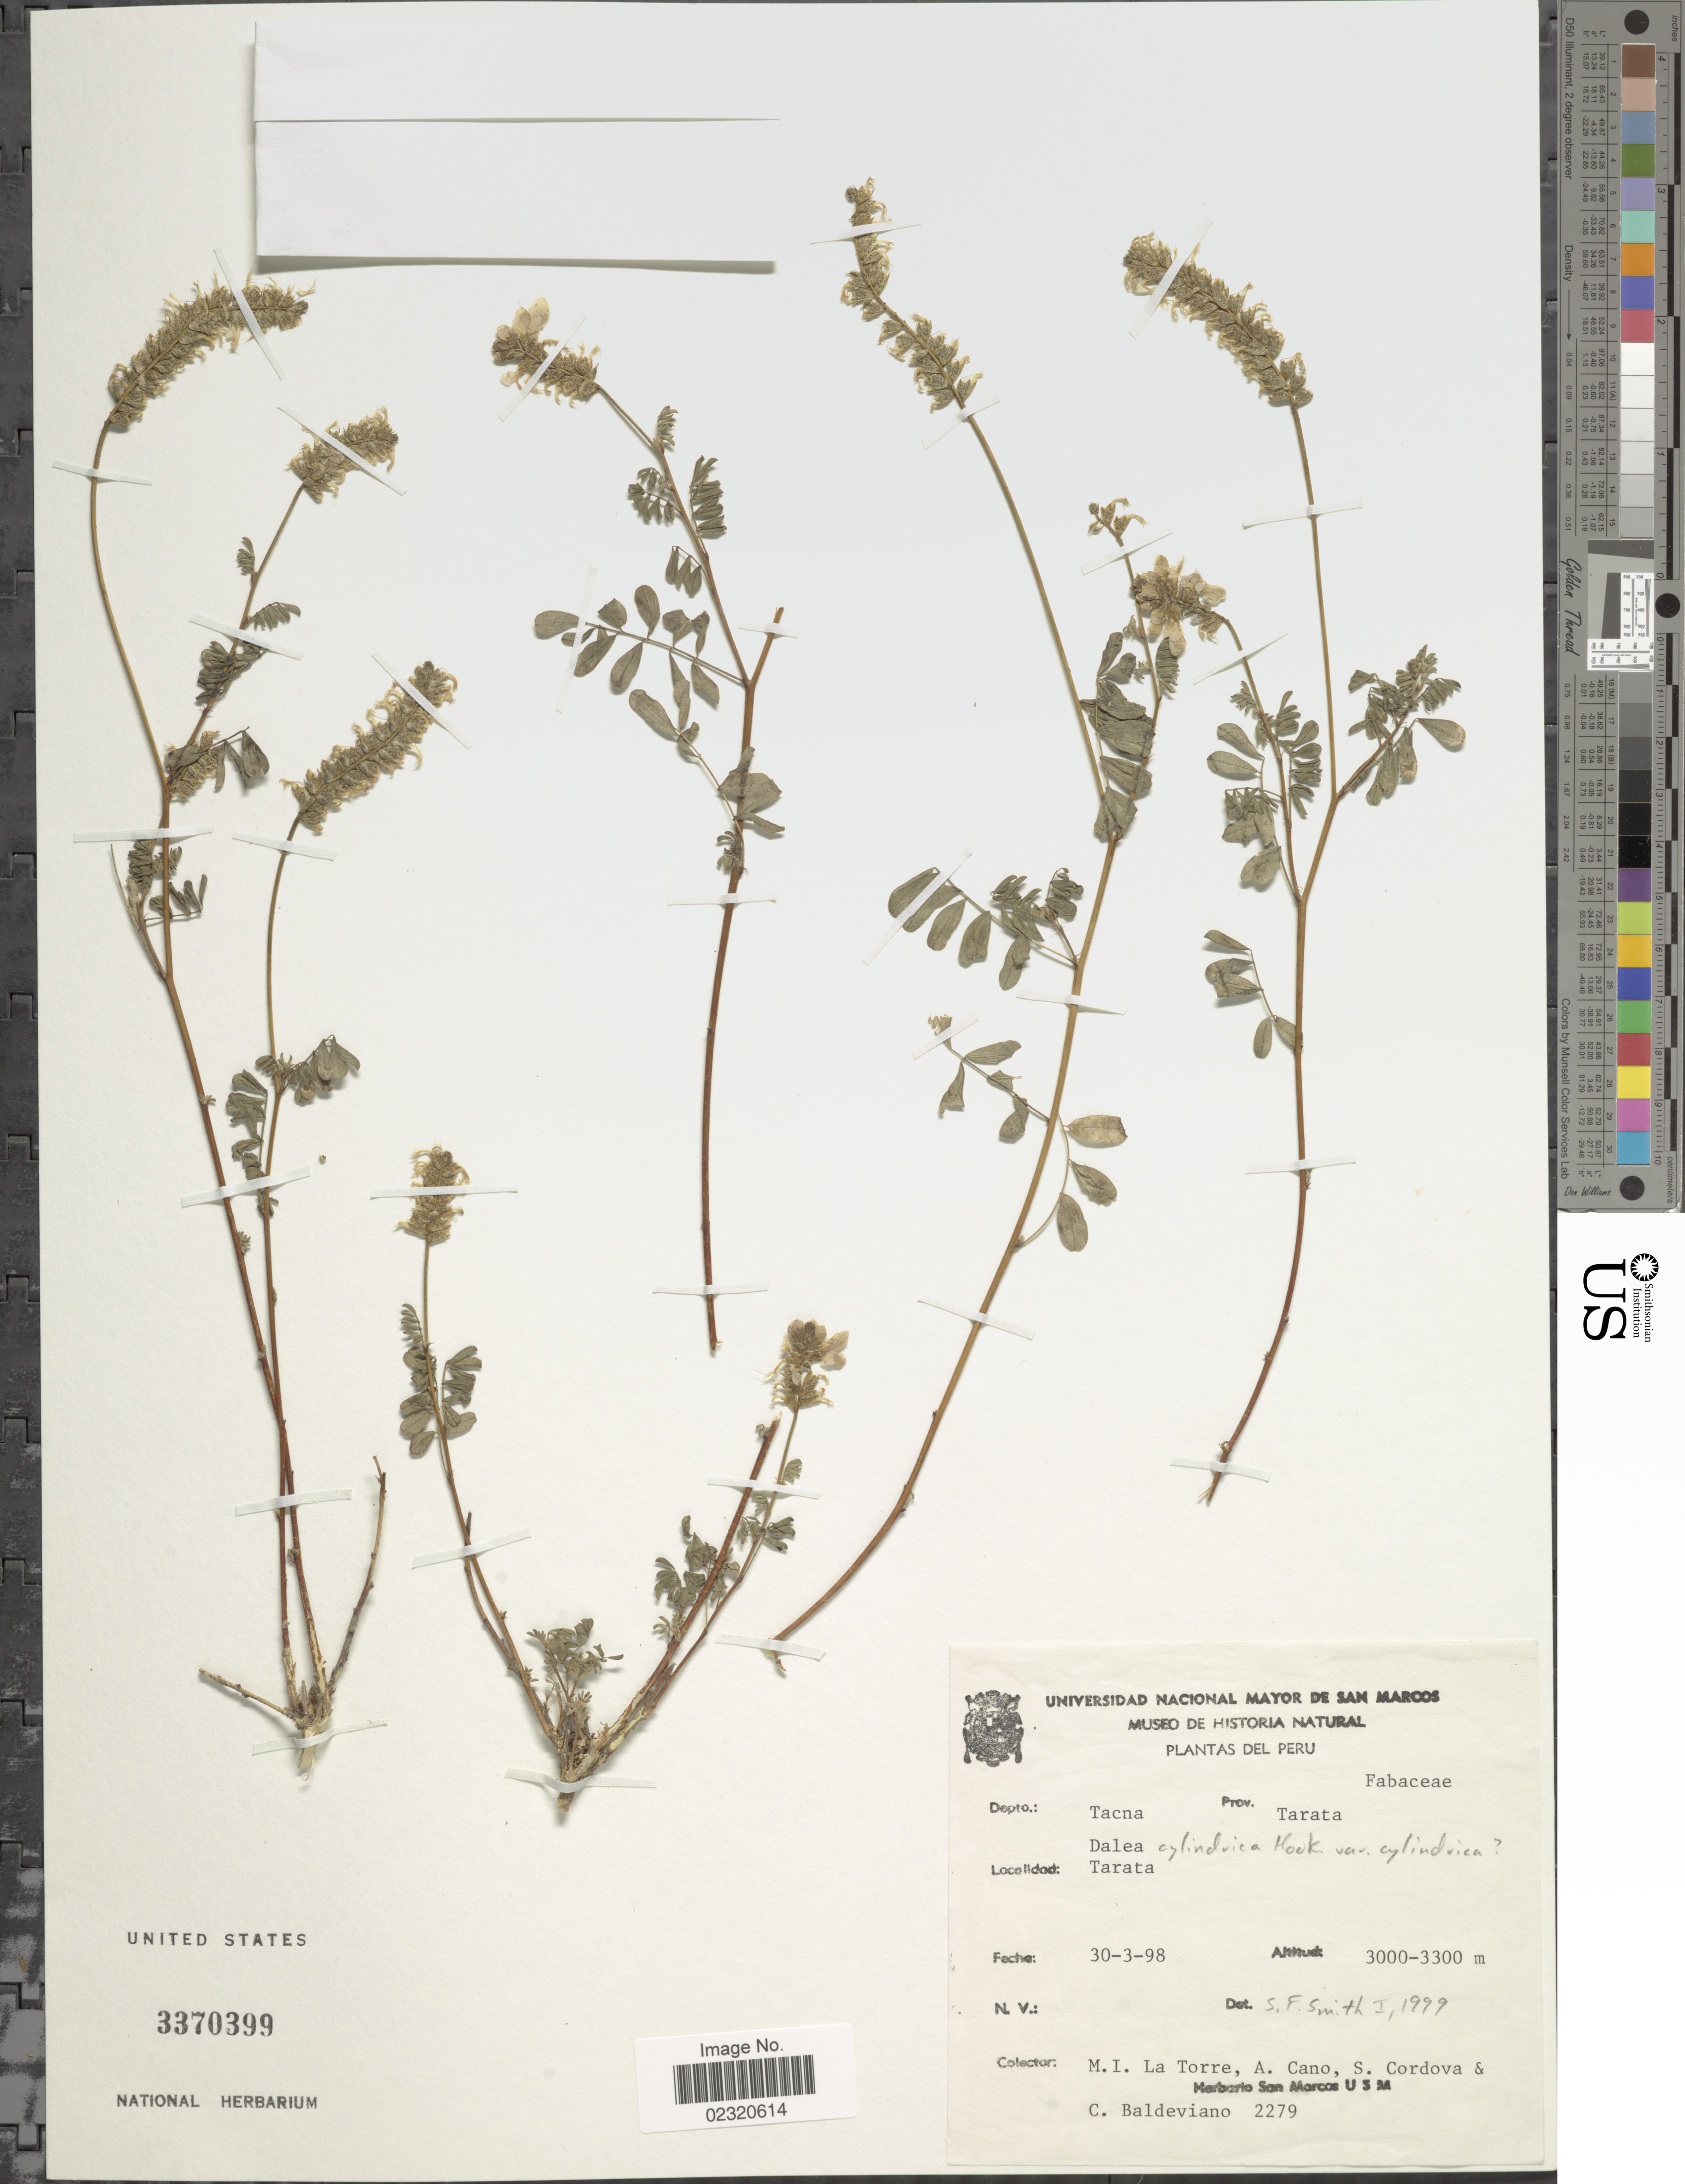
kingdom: Plantae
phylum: Tracheophyta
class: Magnoliopsida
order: Fabales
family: Fabaceae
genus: Dalea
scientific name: Dalea cylindrica var. cylindrica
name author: Hook.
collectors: M. I. La Torre, A. Cano, S. Cordova & C. Baldeviano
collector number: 2279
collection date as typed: Transcribed d/m/y: 30/3/98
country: Peru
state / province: Tacna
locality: Prov. Tarata, Tarata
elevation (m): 3000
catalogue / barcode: US 3370399